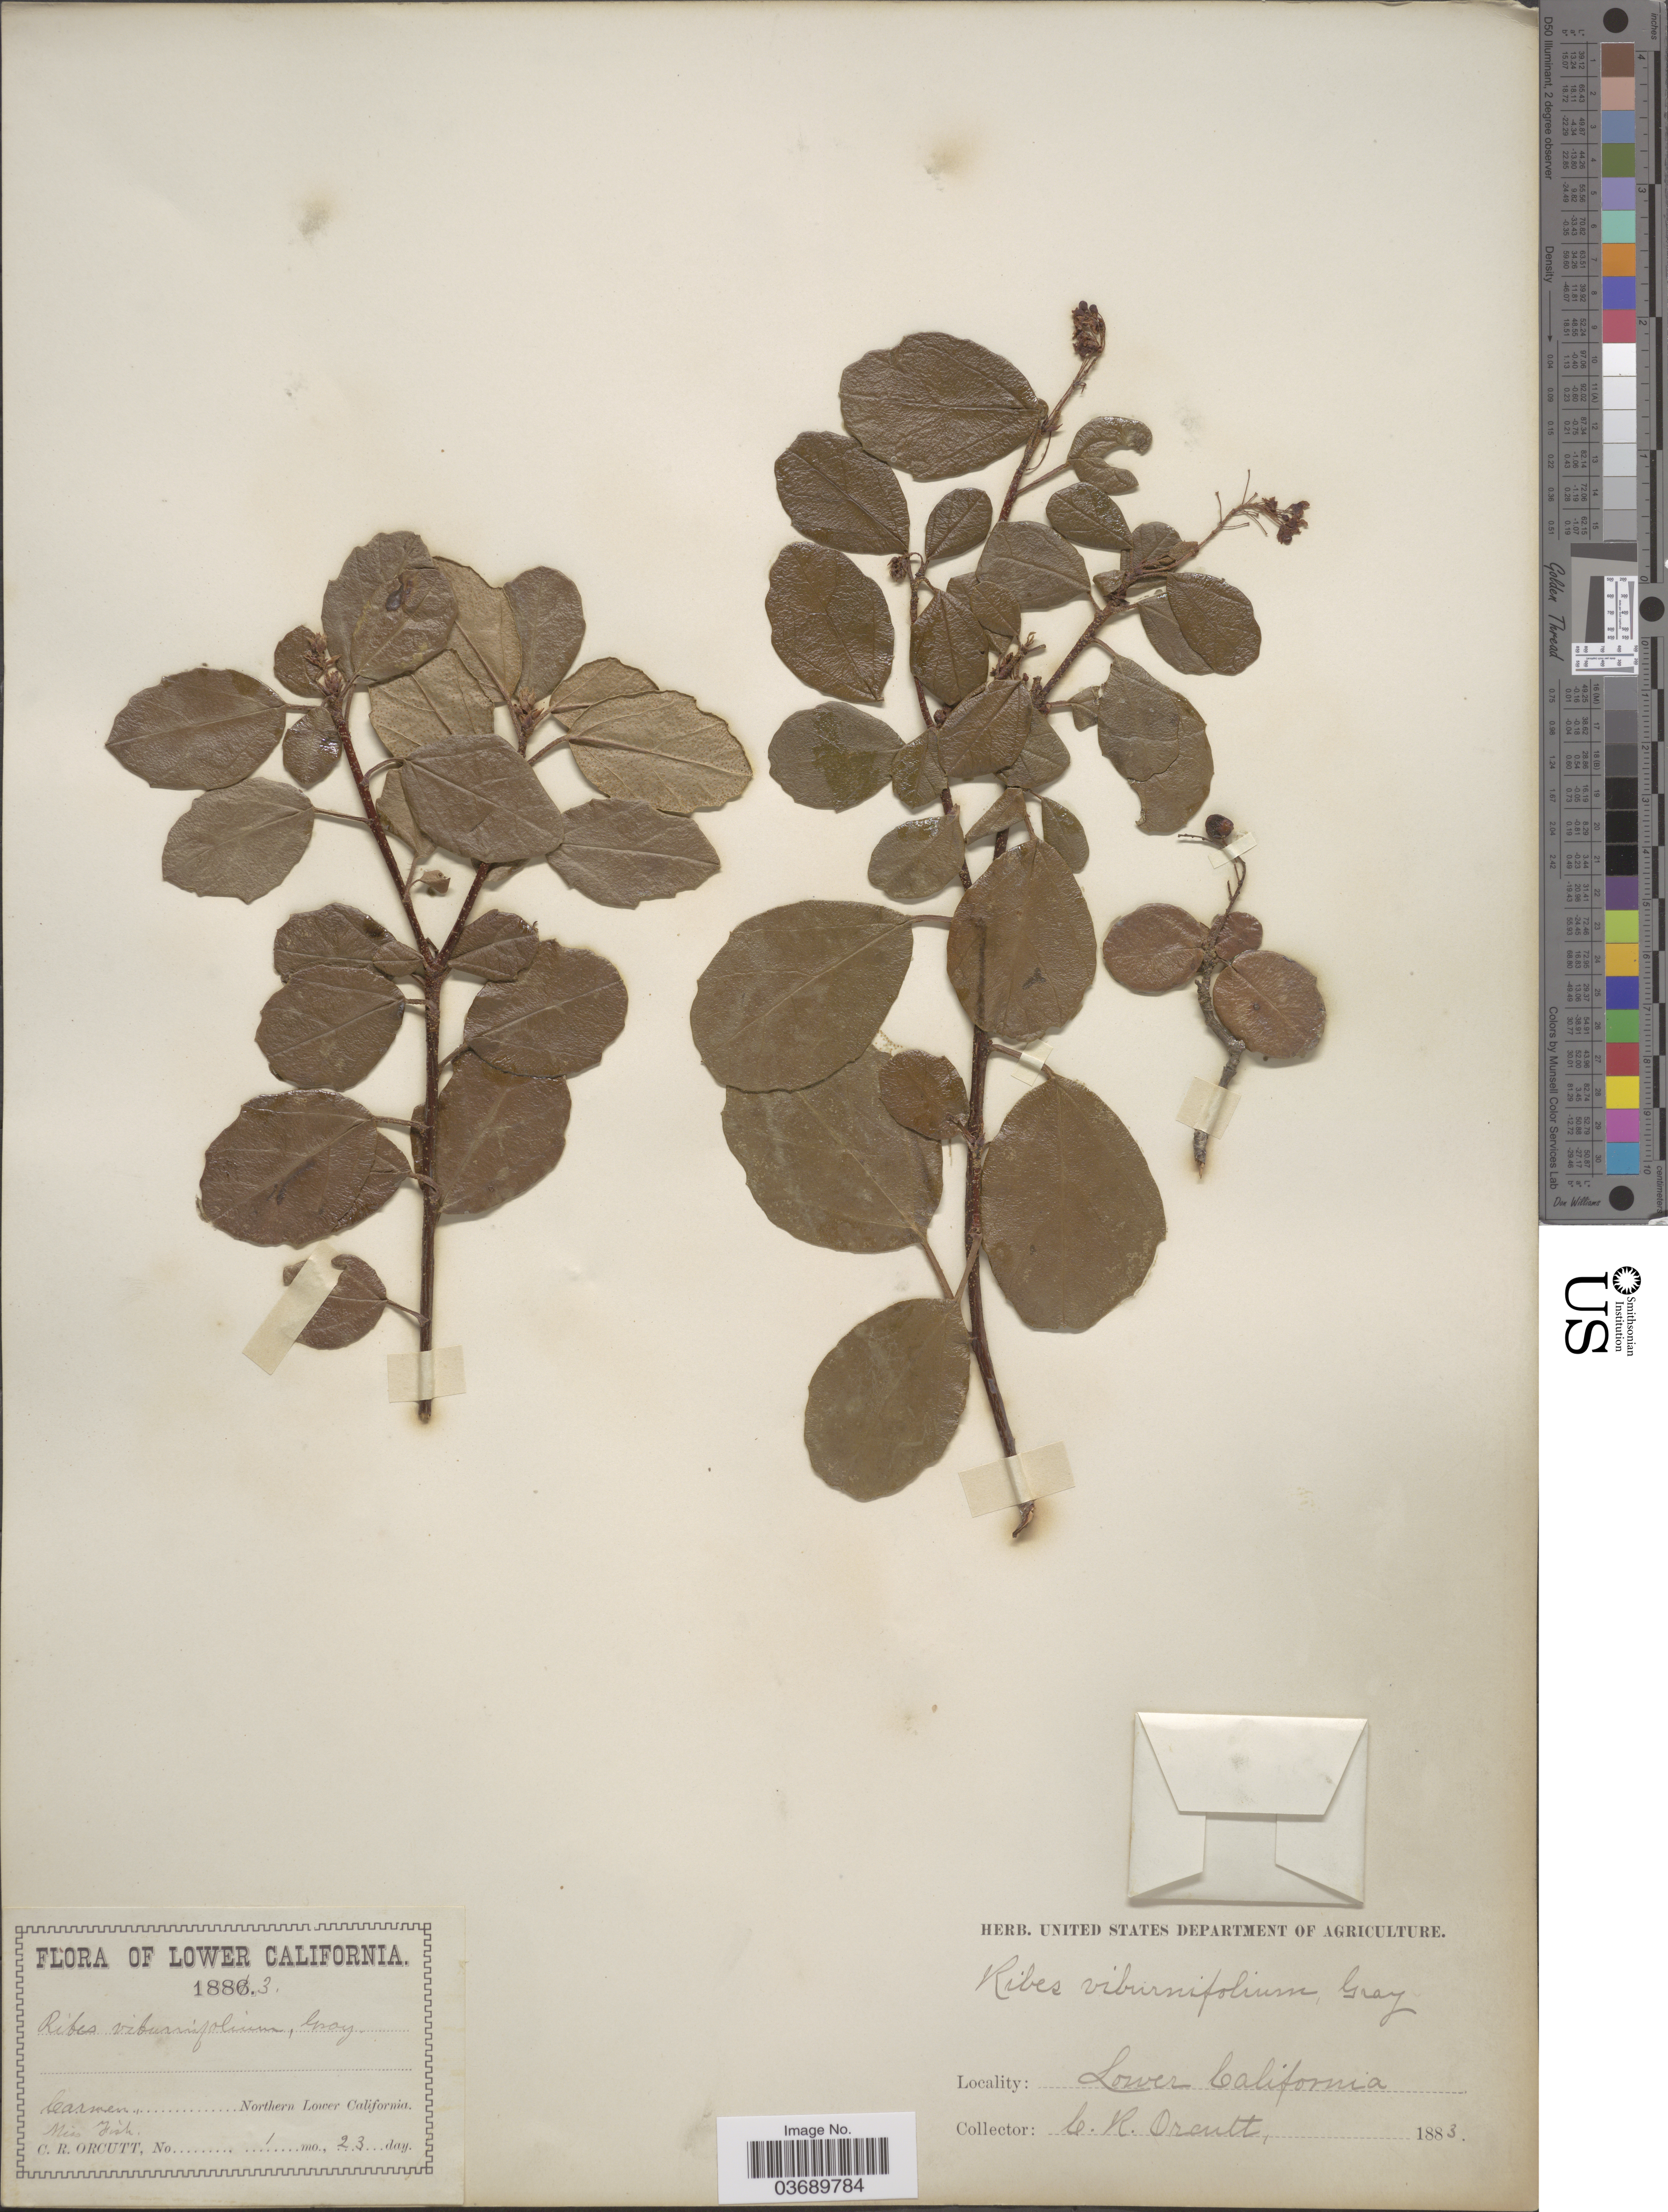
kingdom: Plantae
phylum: Tracheophyta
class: Magnoliopsida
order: Saxifragales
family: Grossulariaceae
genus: Ribes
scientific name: Ribes viburnifolium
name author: A. Gray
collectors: C. R. Orcutt & Fish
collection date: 1883-01-23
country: Mexico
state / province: Baja California Norte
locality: Carmen. Northern Lower California.